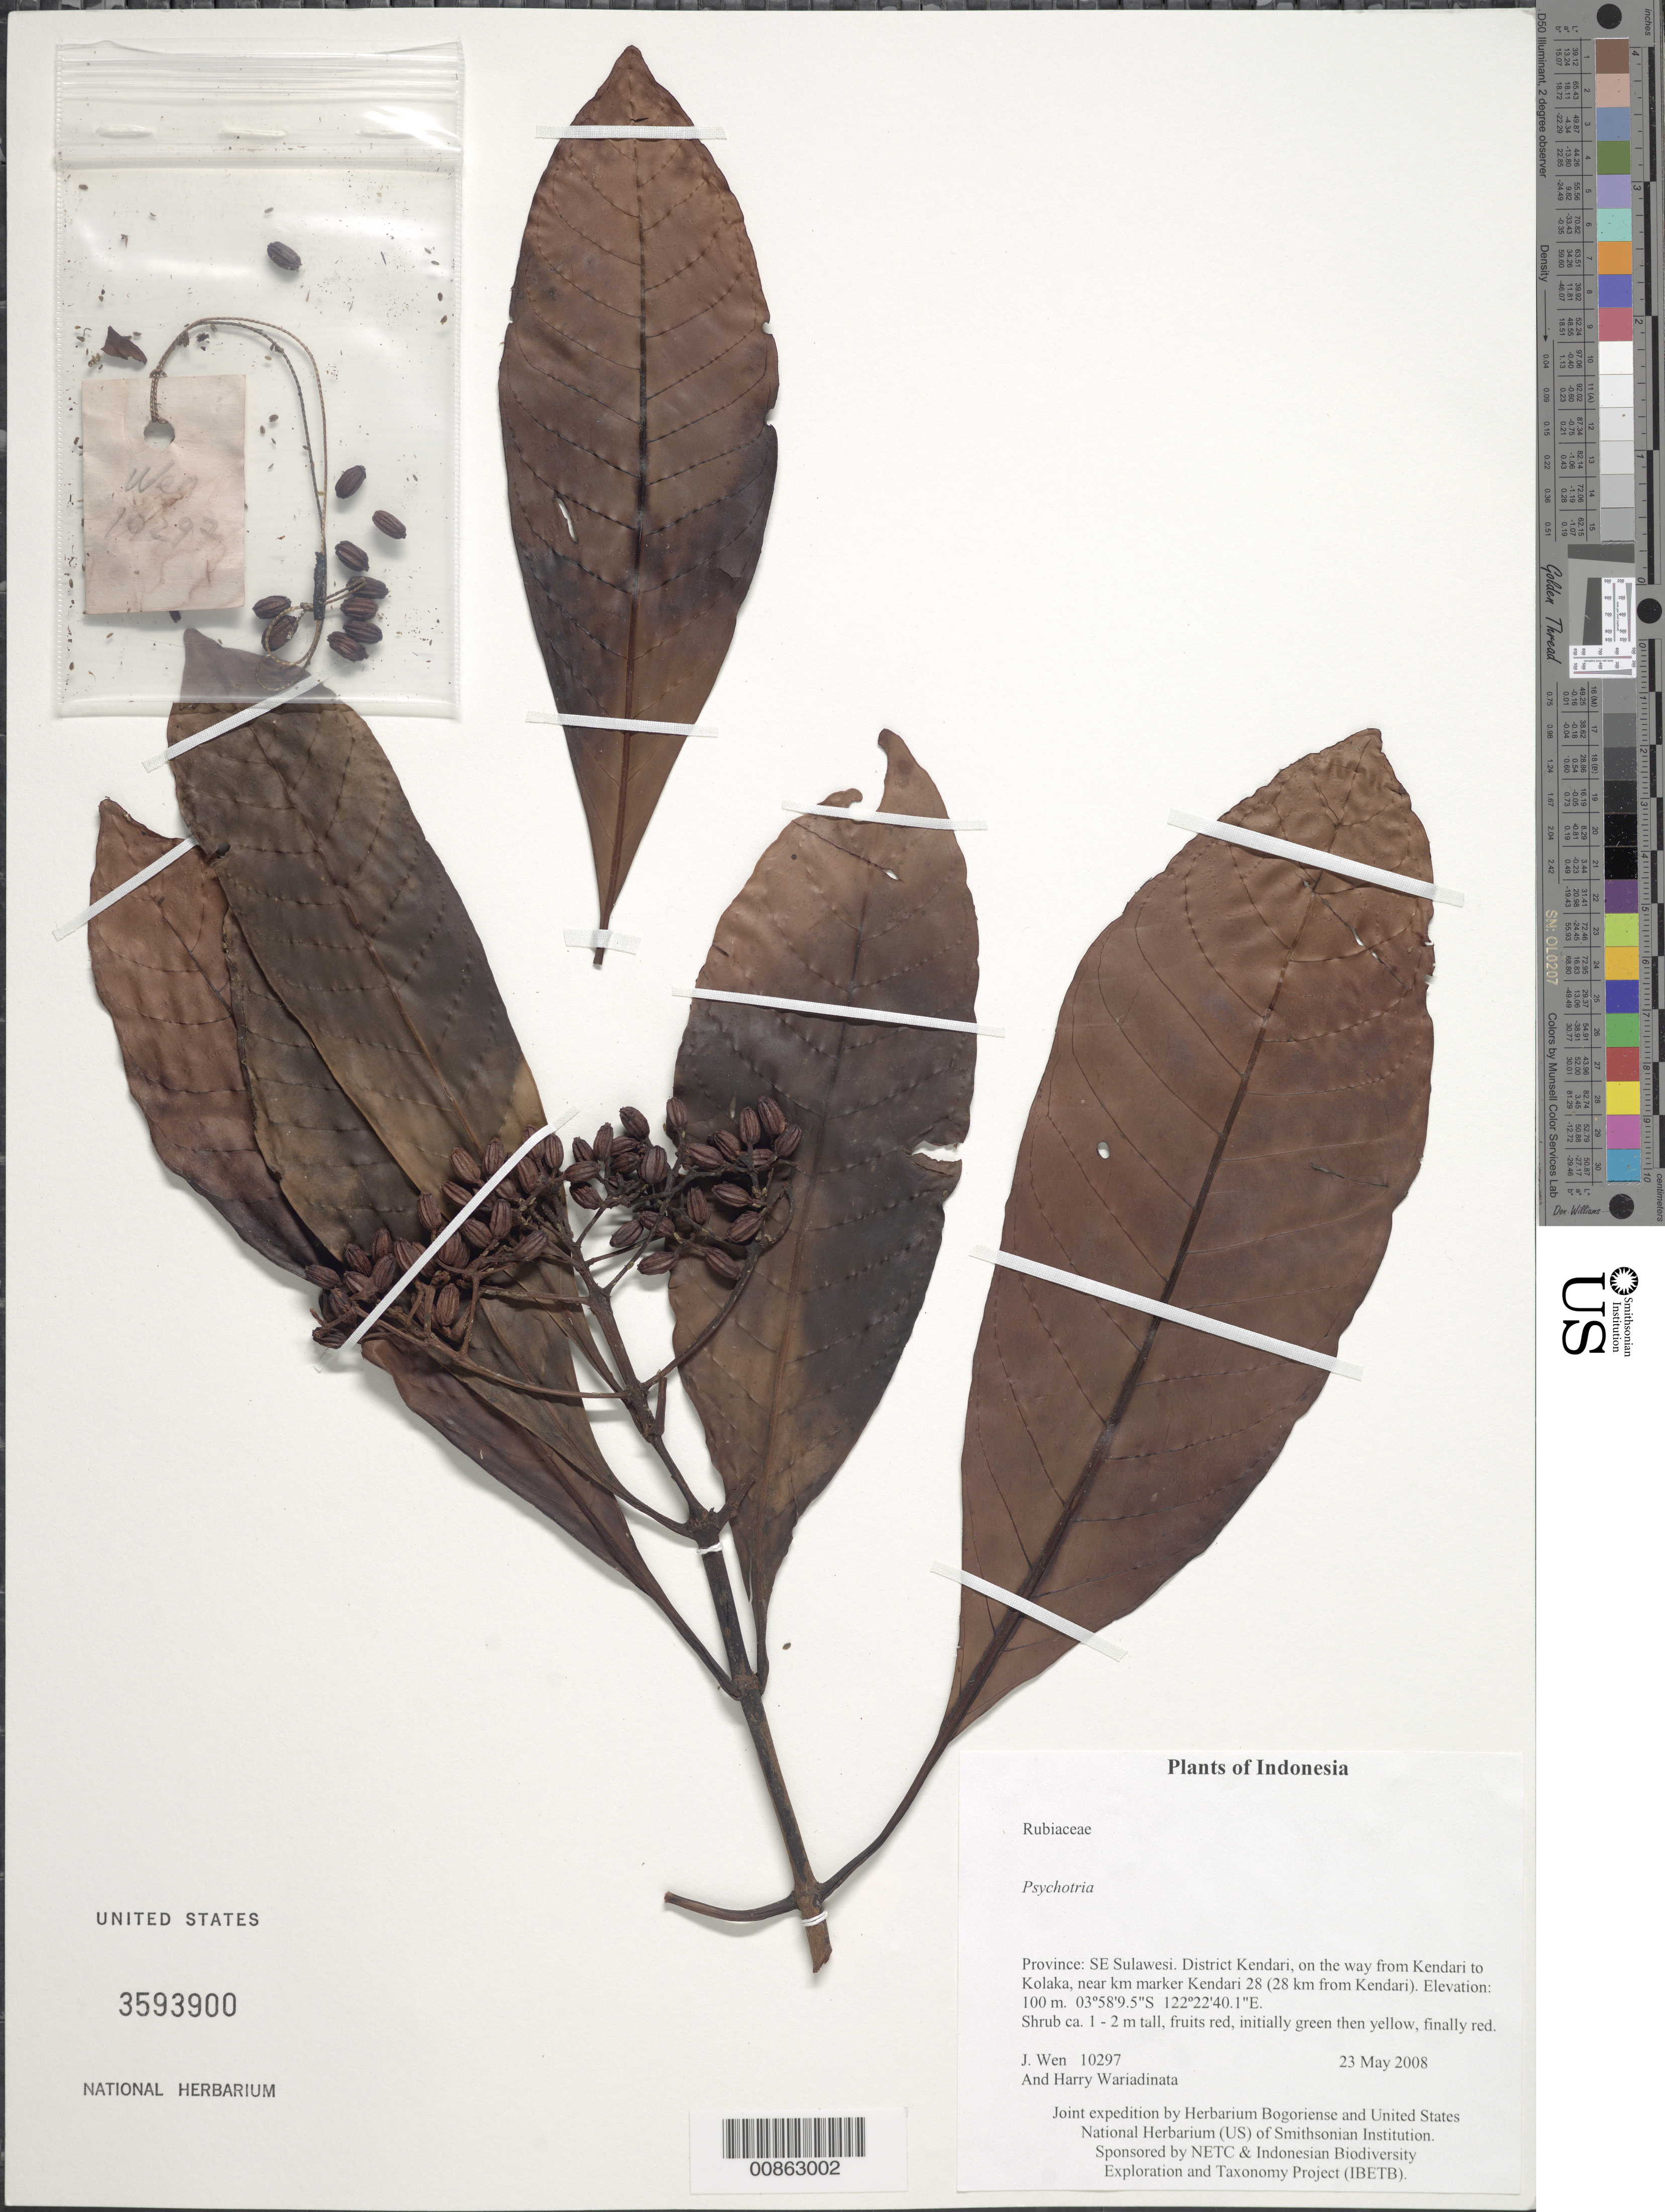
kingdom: Plantae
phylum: Tracheophyta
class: Magnoliopsida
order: Gentianales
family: Rubiaceae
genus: Psychotria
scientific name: Psychotria sp.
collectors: J. Wen & H. Wariadinata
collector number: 10297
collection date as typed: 23 May 2008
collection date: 2008-05-23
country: Indonesia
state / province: Sulawesi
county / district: Sulawesi Tenggara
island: Sulawesi [Celebes]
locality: District Kendari, on the way from Kendari to Kolaka, near km marker Kendari 28 (28 km from Kendari).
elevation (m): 100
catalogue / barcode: US 3593900